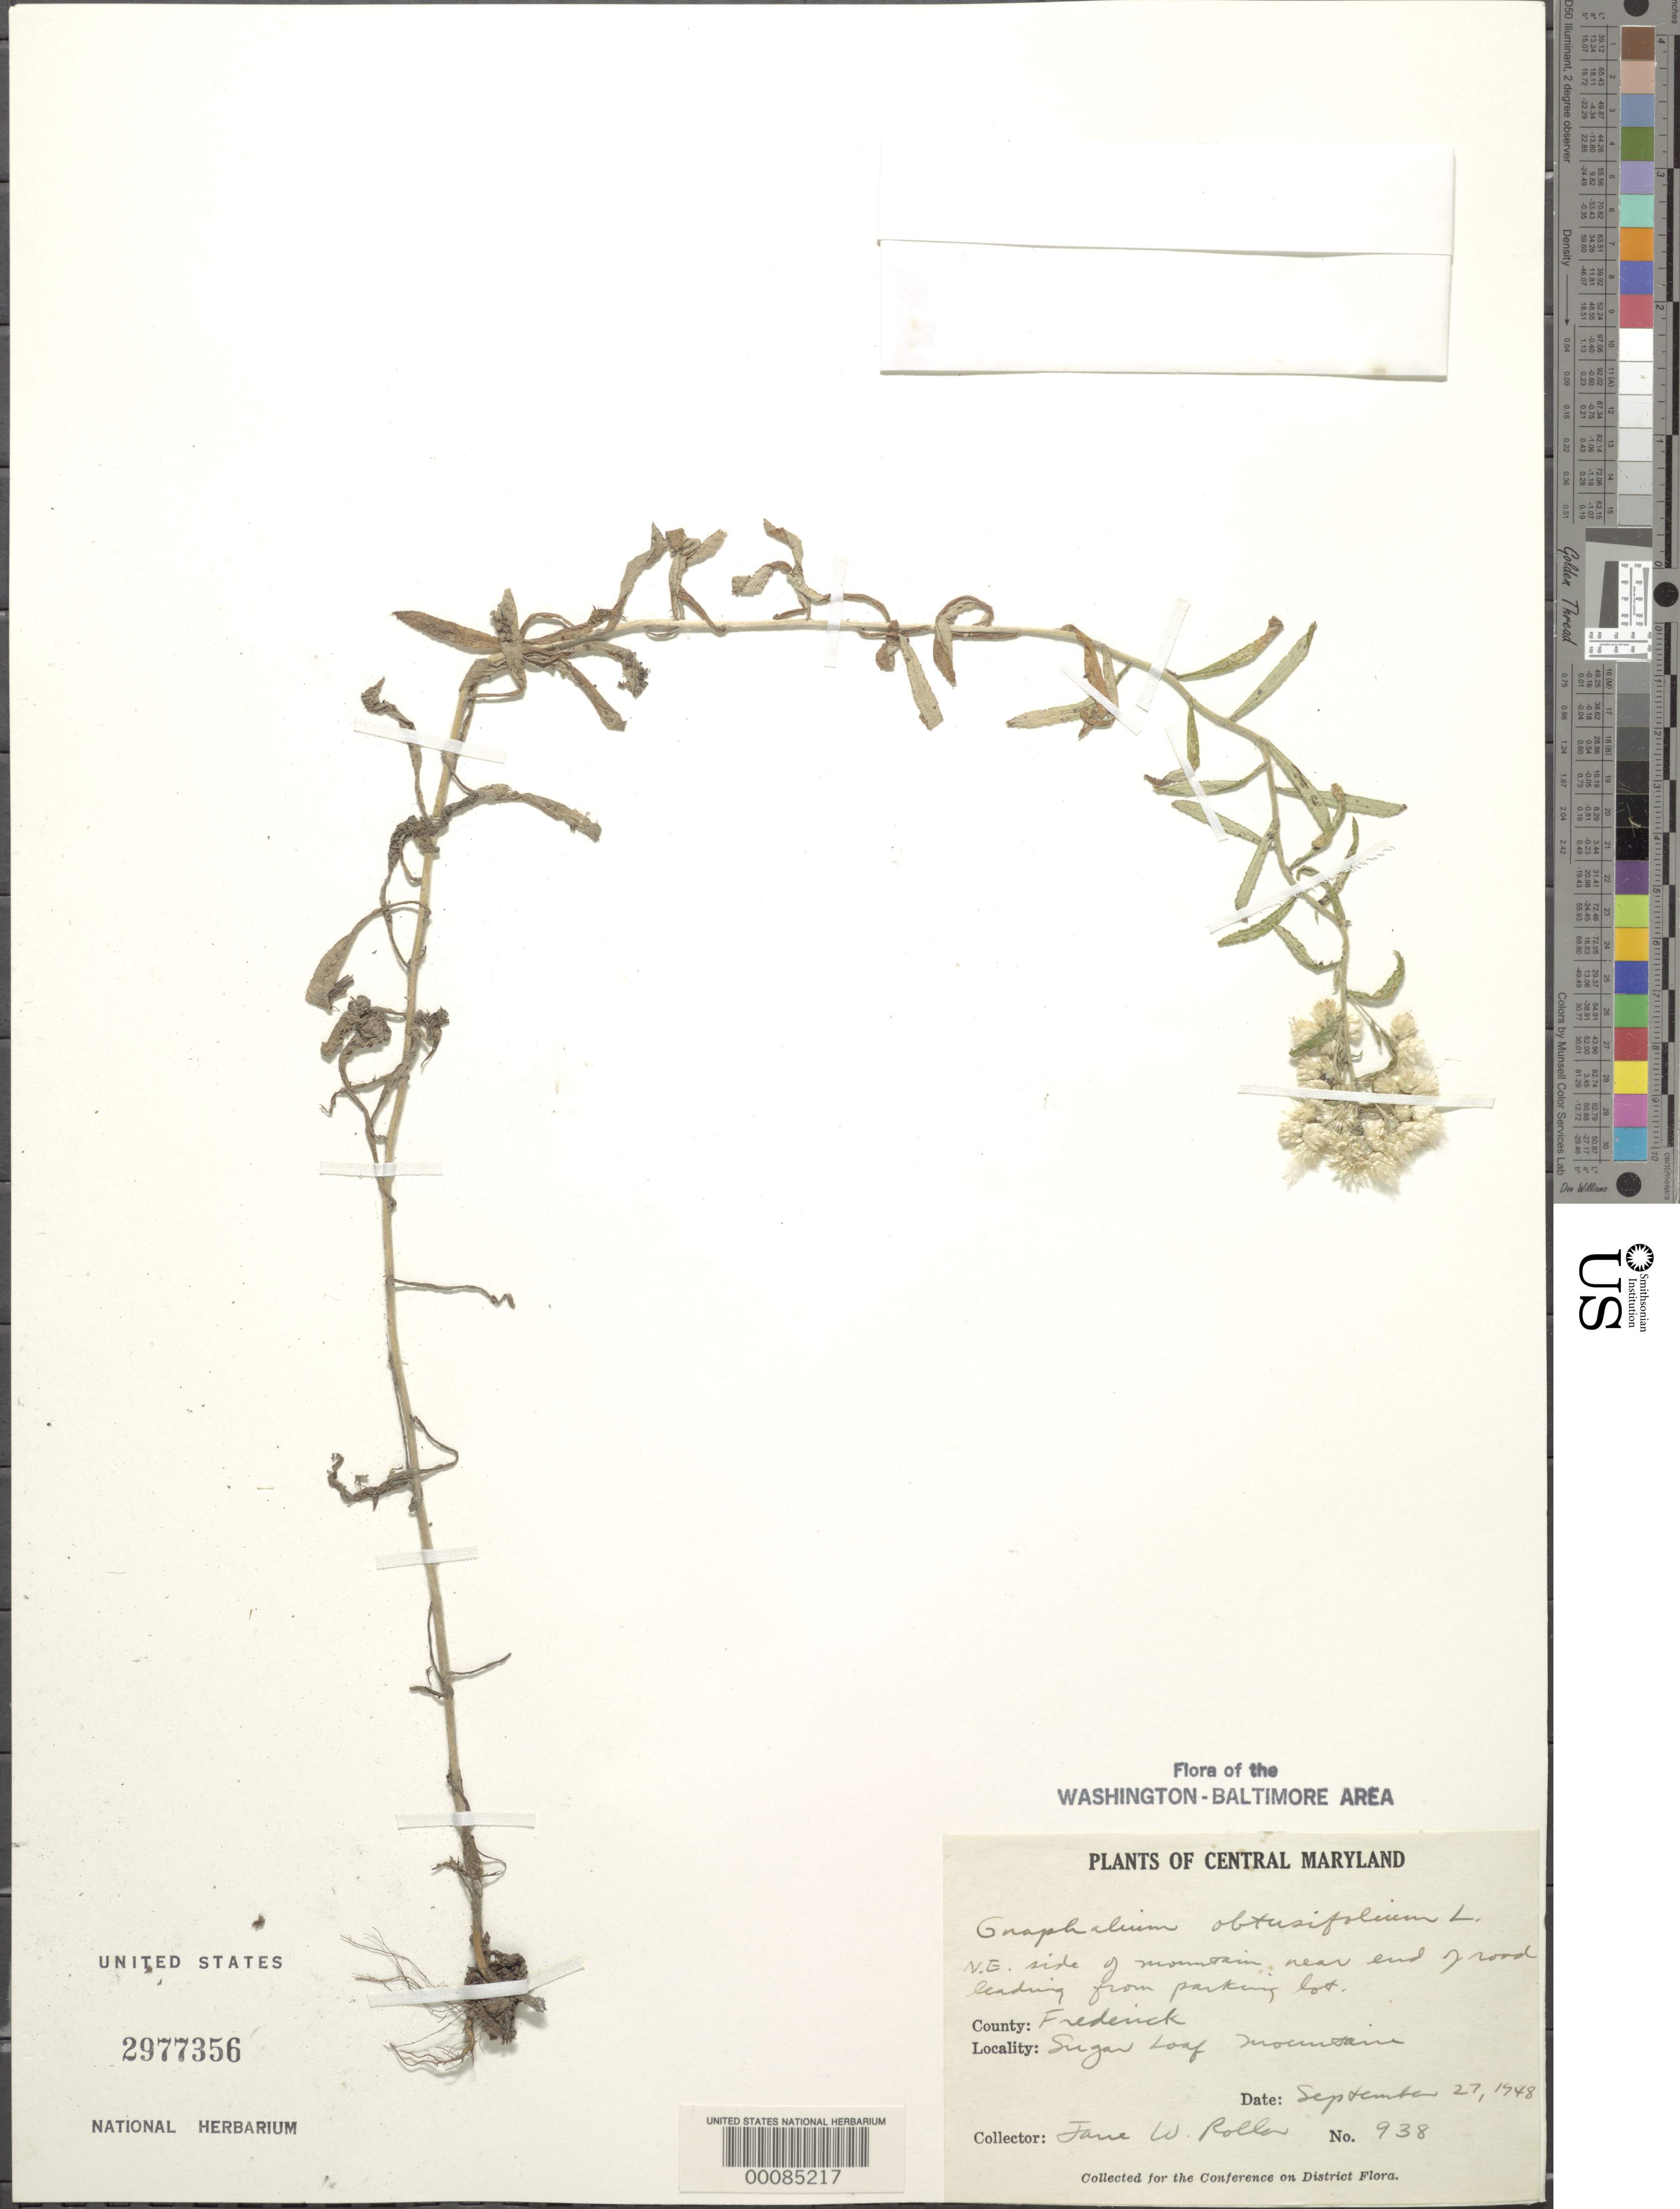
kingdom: Plantae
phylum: Tracheophyta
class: Magnoliopsida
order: Asterales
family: Asteraceae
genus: Pseudognaphalium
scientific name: Pseudognaphalium obtusifolium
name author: (L.) Hilliard & B.L. Burtt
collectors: J. W. Roller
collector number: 938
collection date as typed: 27 Sep 1948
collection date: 1948-09-27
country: United States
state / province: Maryland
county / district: Frederick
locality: NE side of Sugar Loaf Mountain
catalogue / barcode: US 2977356